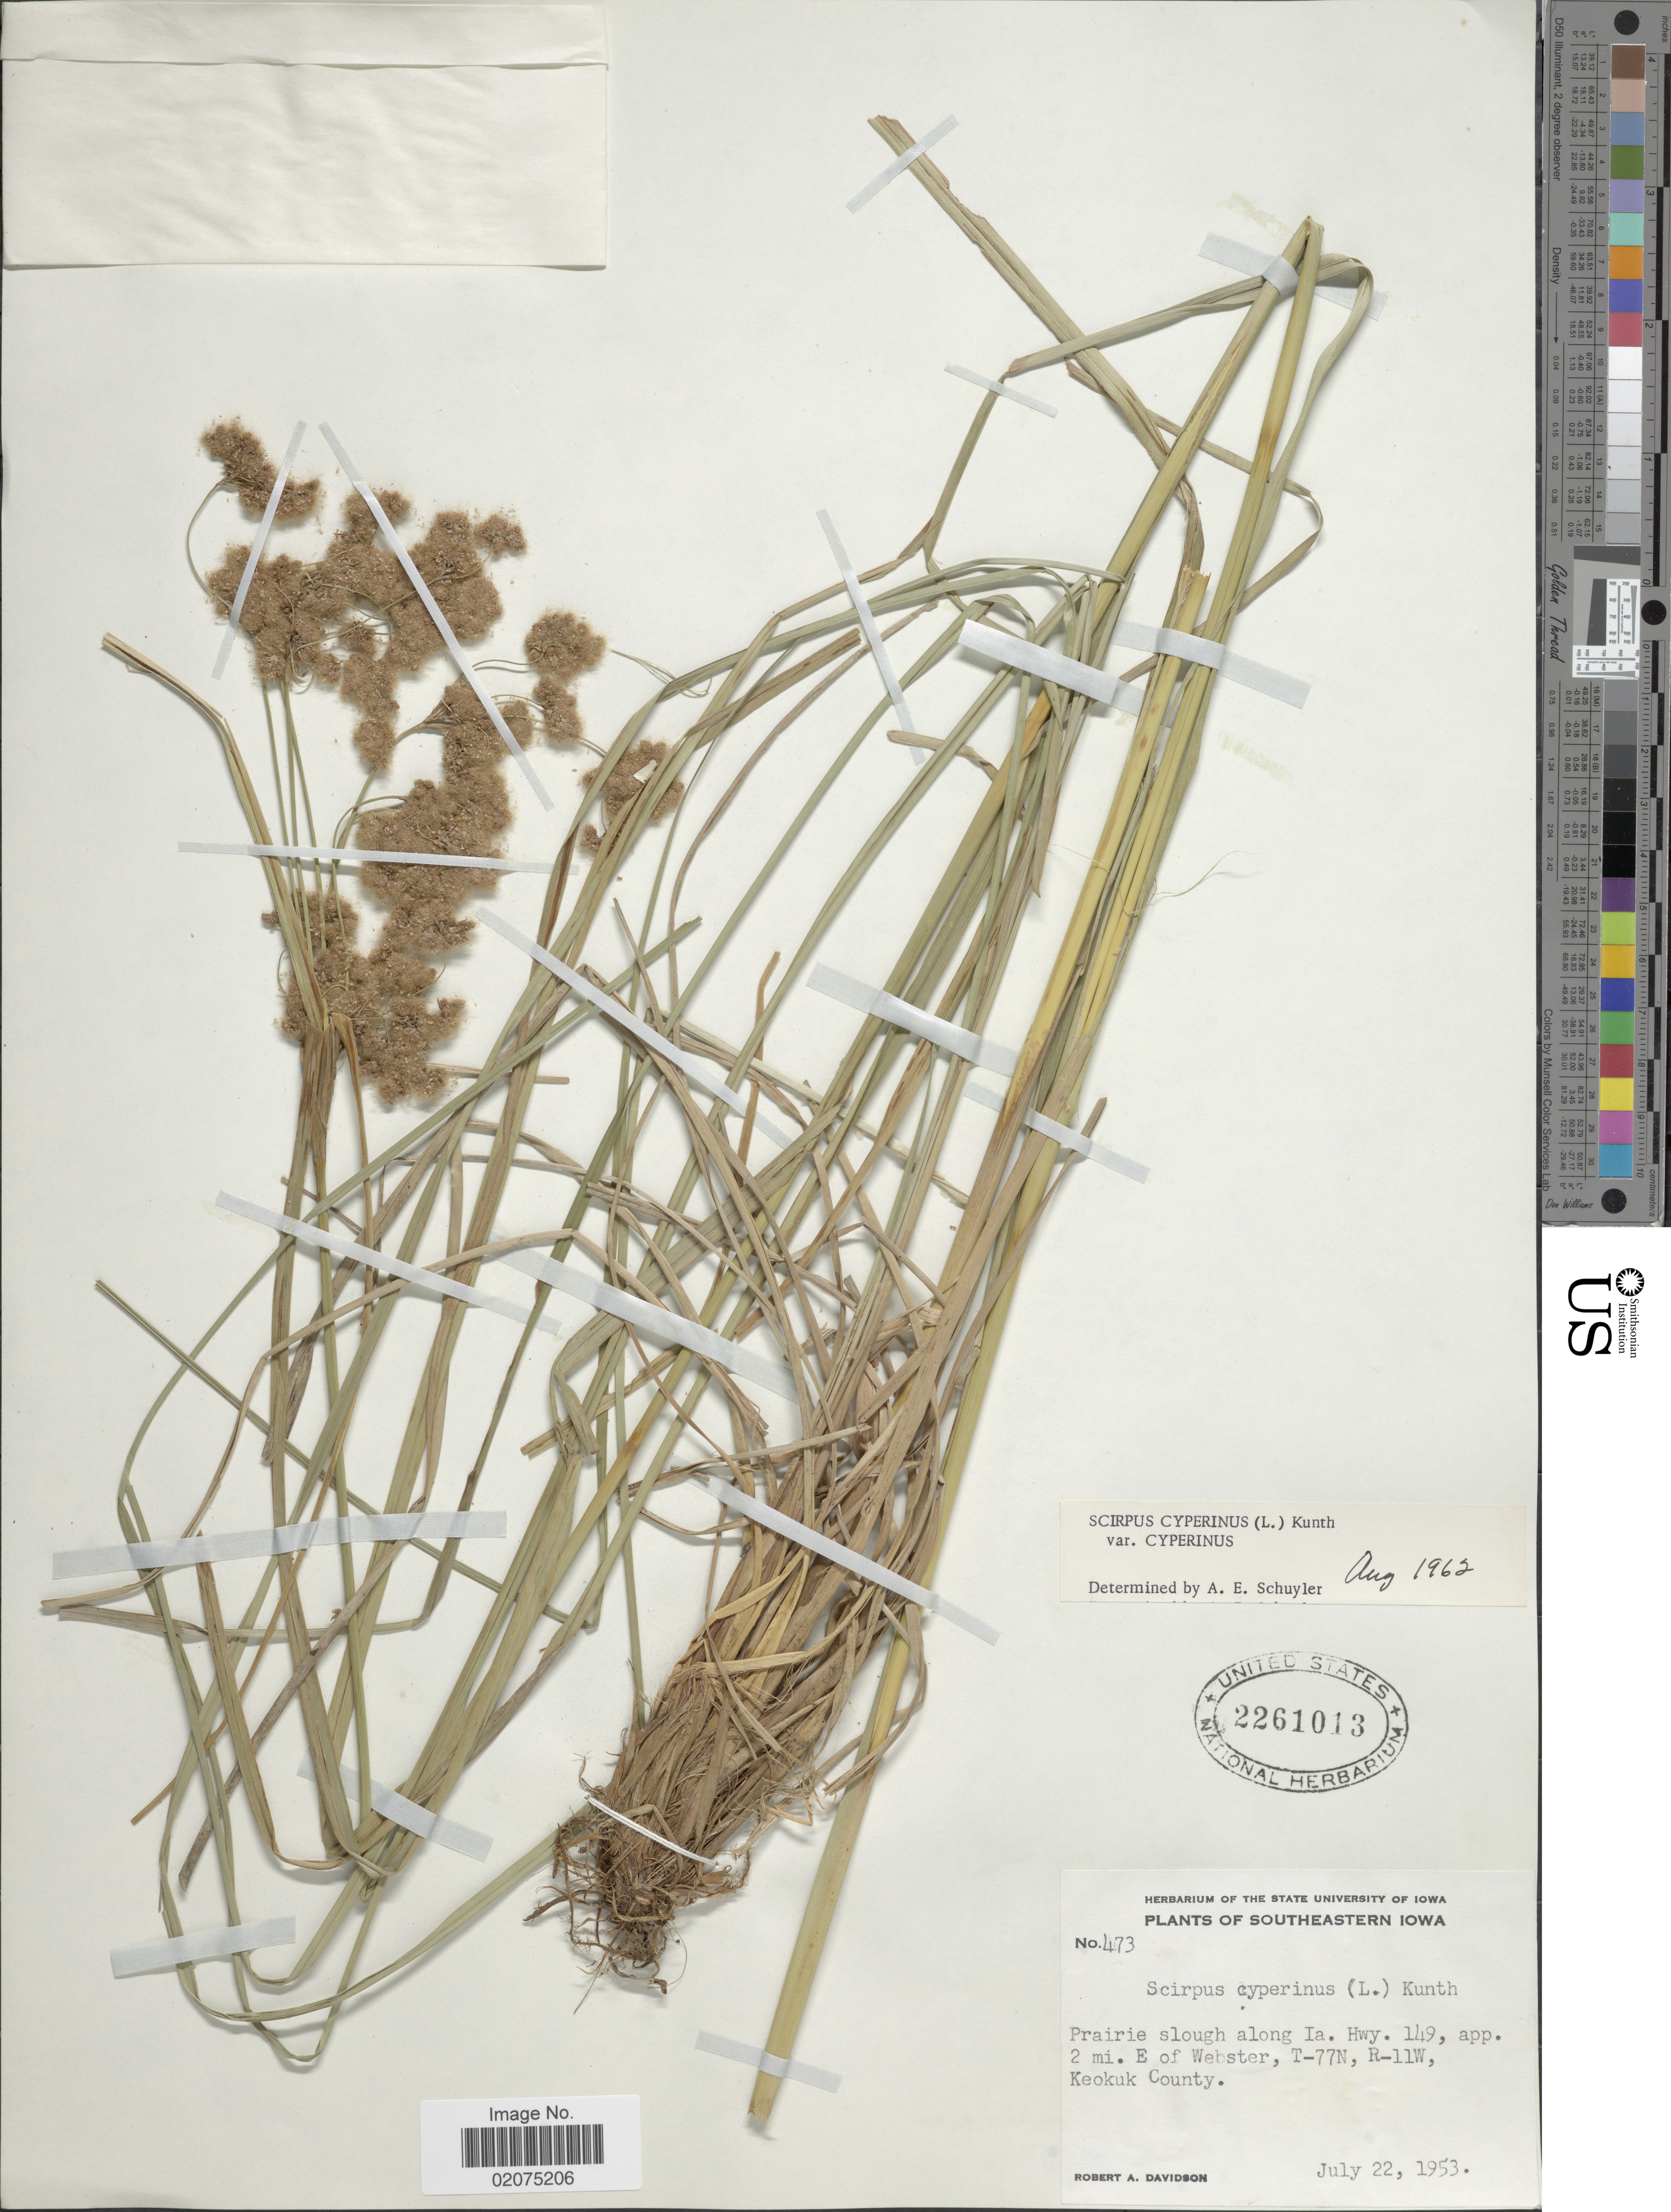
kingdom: Plantae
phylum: Tracheophyta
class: Liliopsida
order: Poales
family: Cyperaceae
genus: Scirpus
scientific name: Scirpus cyperinus (L.) Kunth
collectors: R. A. Davidson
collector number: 473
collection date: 1953-07-22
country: United States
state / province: Iowa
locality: Southeastern Iowa, prairie slough along Ia. Hwy 149, app. 2 mi E of Webster, T-77N, R-11W, Keokuk County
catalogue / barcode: US 2261013